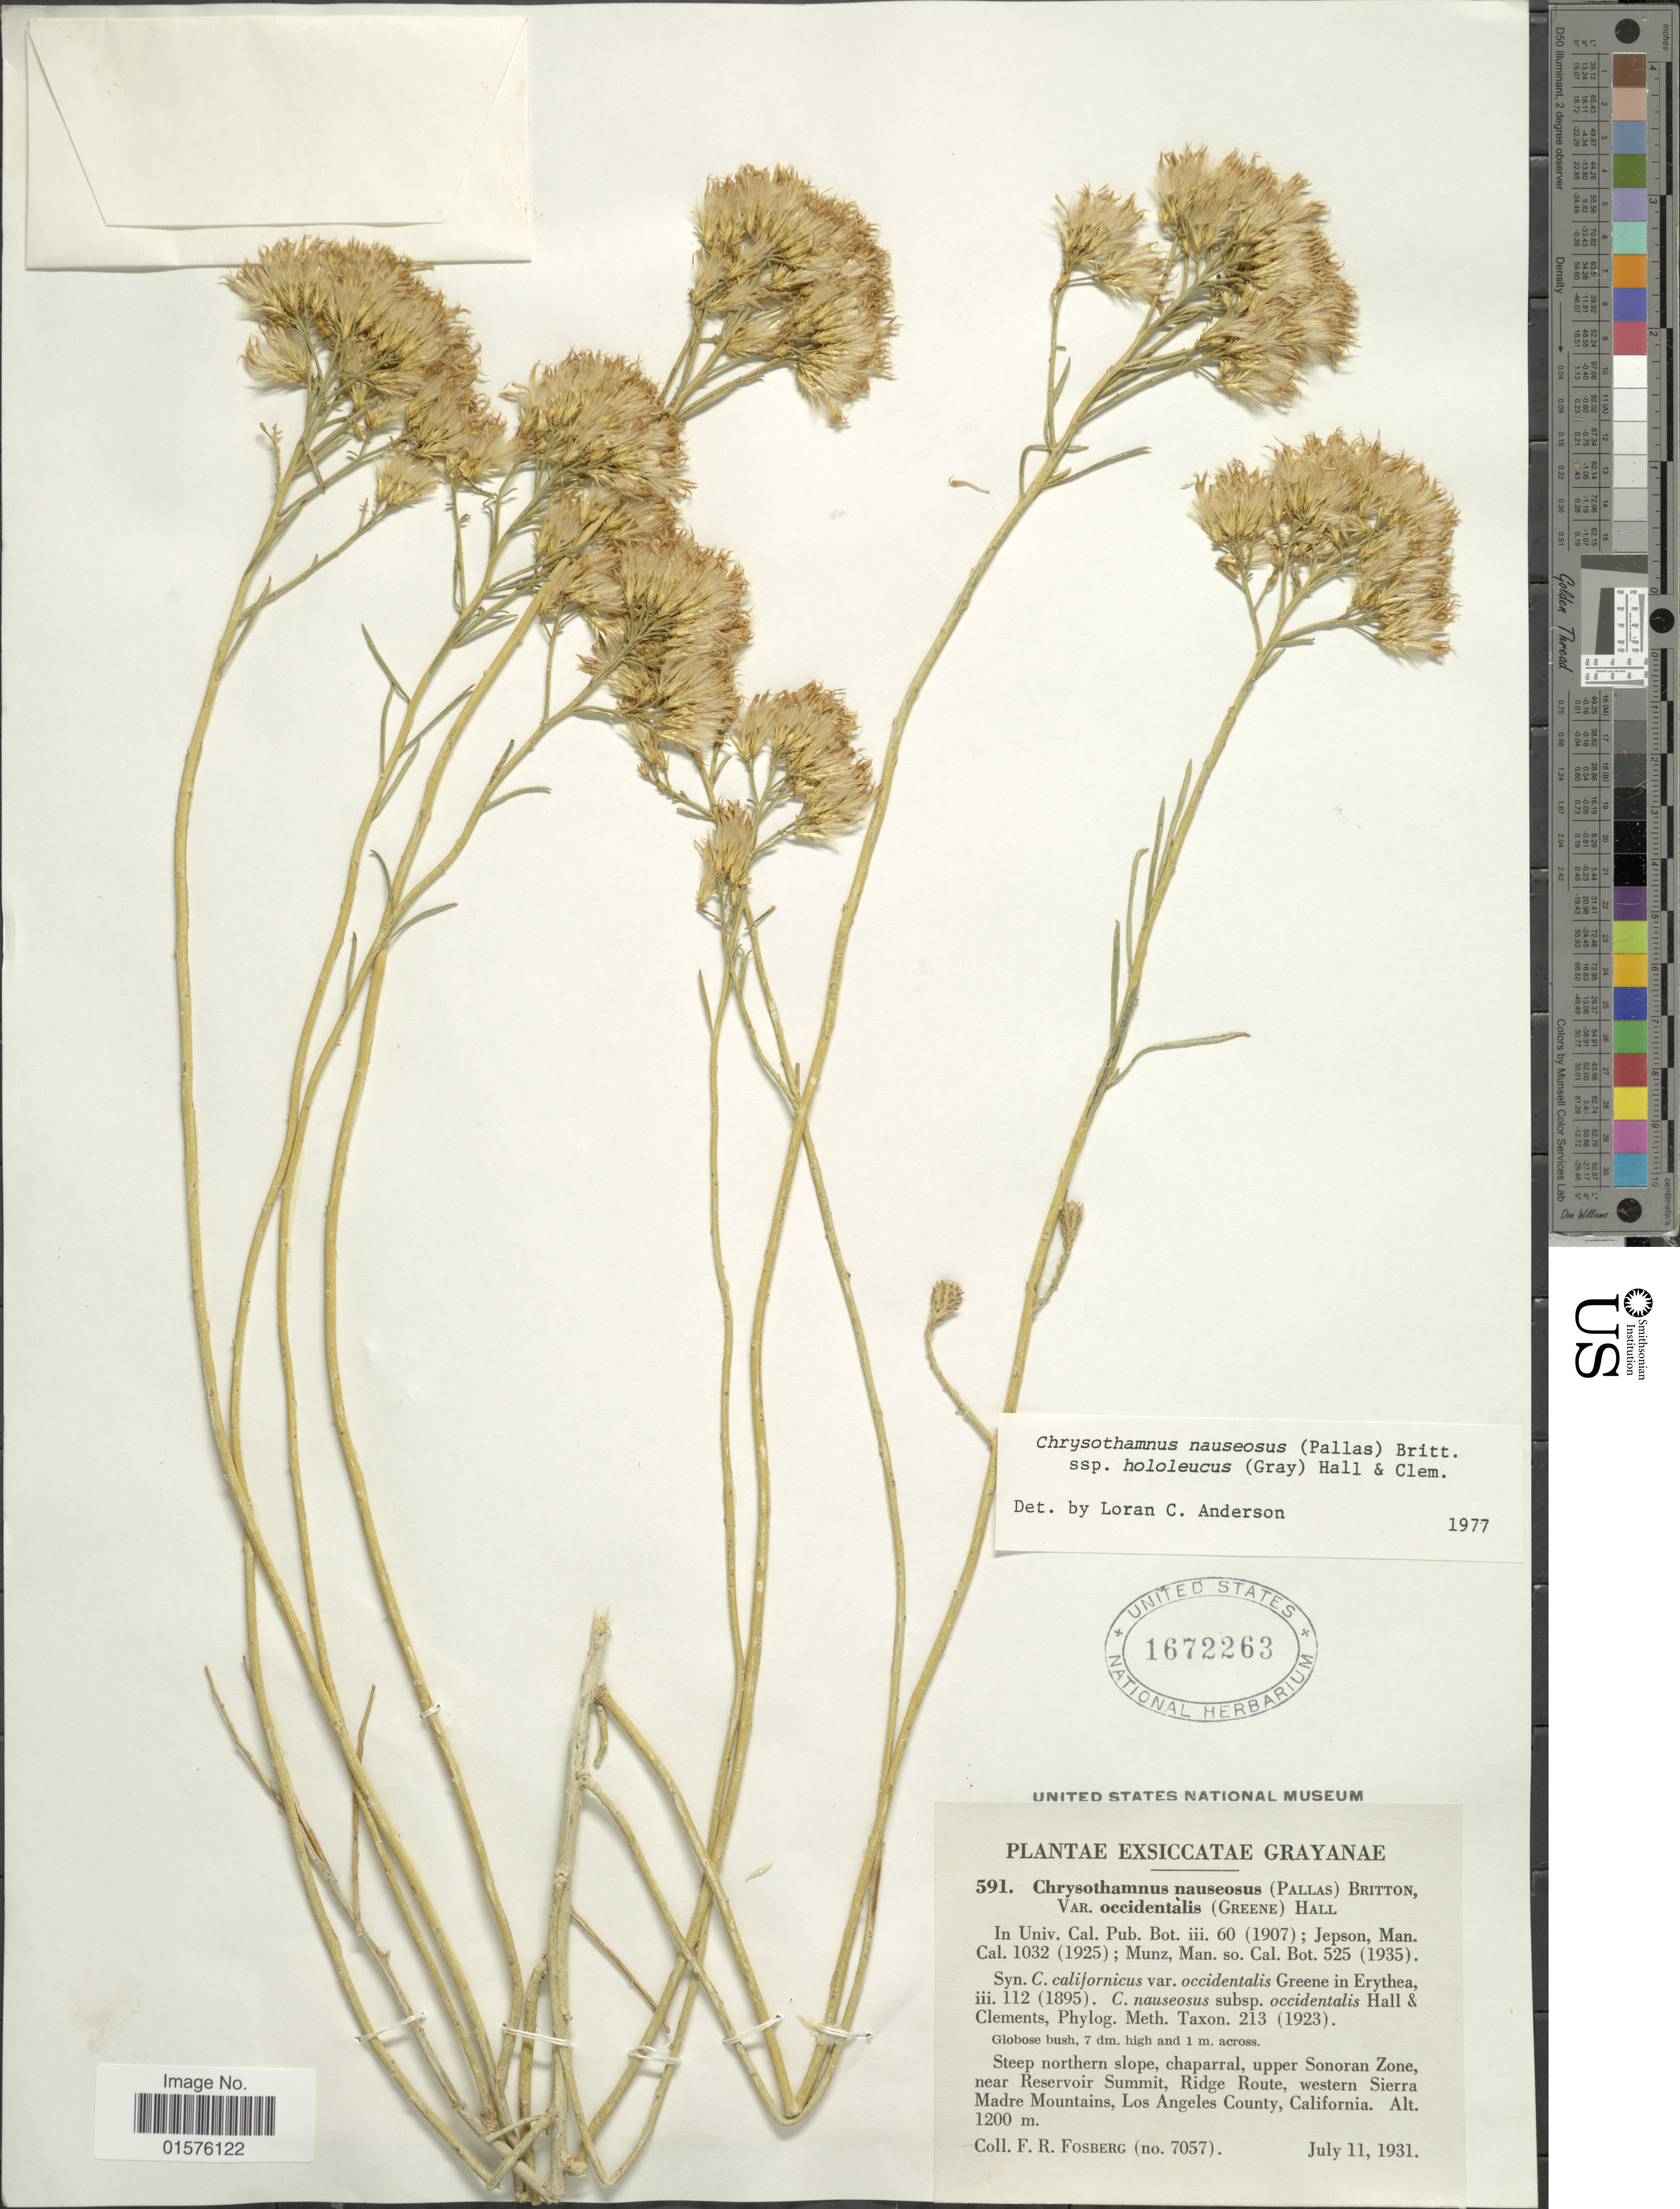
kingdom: Plantae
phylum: Tracheophyta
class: Magnoliopsida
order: Asterales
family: Asteraceae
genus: Ericameria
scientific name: Ericameria nauseosa var. hololeuca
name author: (A. Gray) G.L. Nesom & G.I. Baird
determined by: Urbatsch, Lowell E., Curator (LSU), Louisiana State University (UNITED STATES)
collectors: F. R. Fosberg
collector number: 7057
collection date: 1931-07-11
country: United States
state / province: California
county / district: Los Angeles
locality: Steep northen slope, chaparral, upper Sonoran Zone, near Reservoir, Los Angeles County.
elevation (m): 1200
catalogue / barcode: US 1672263